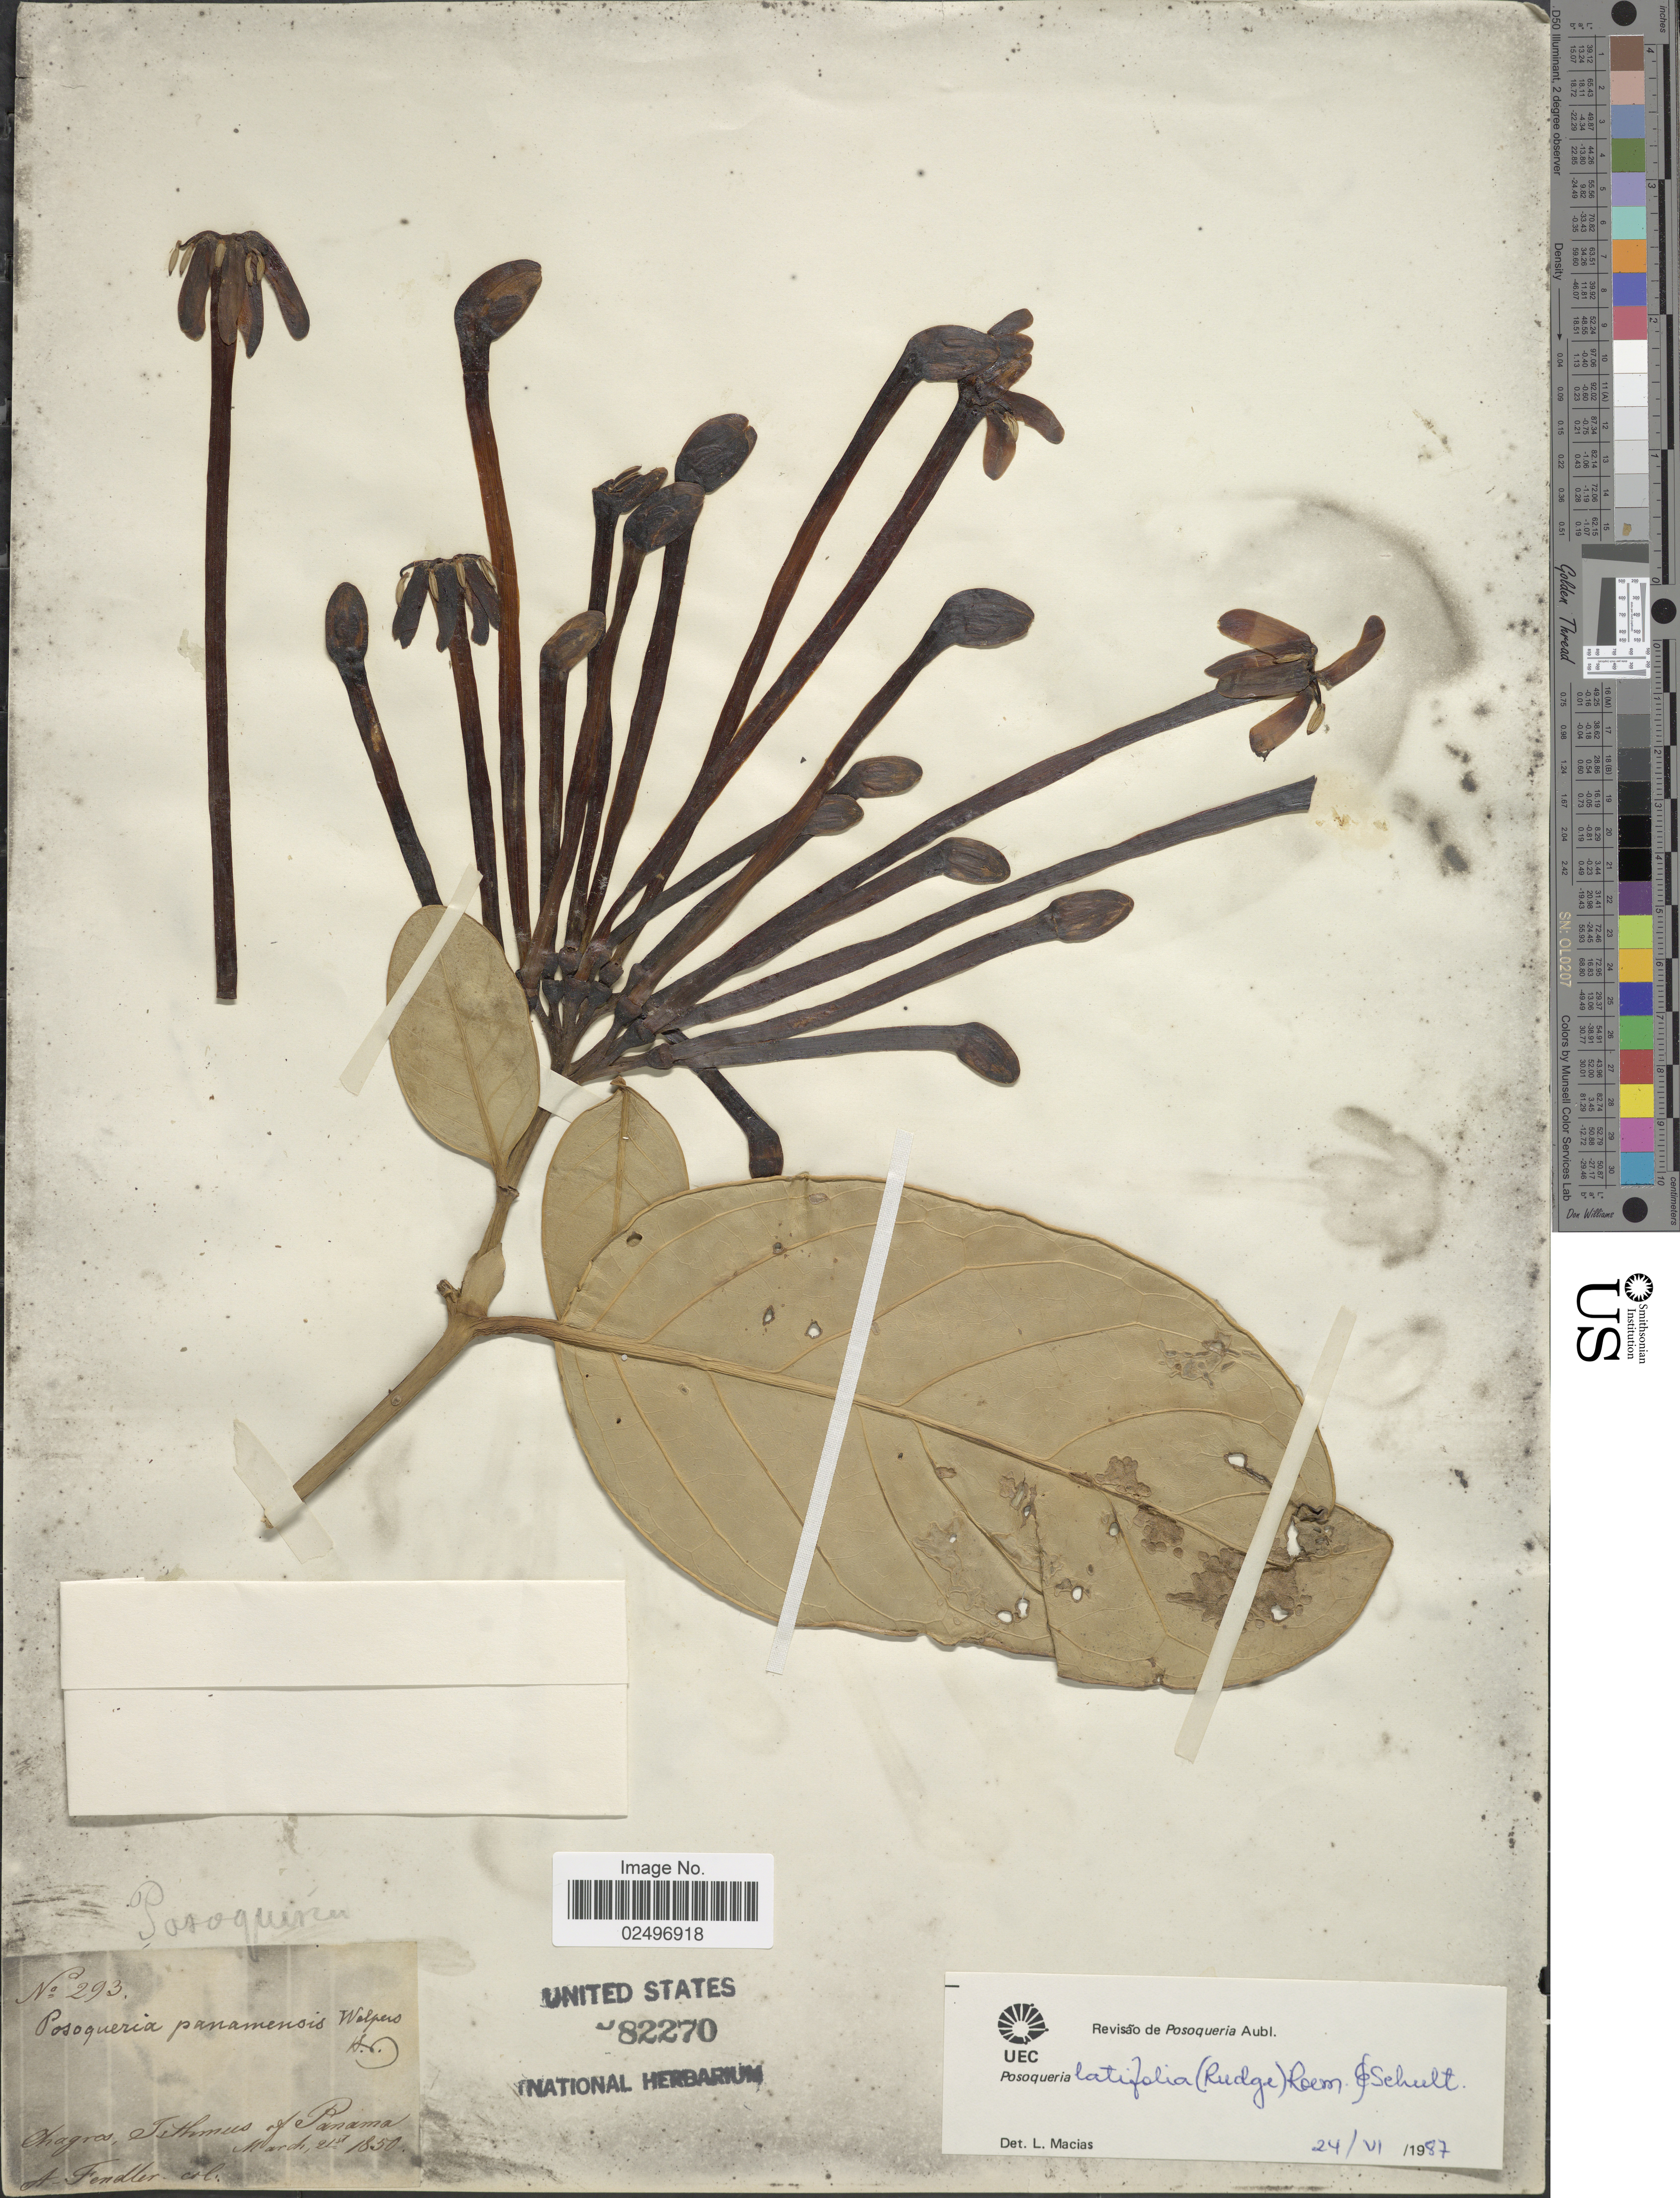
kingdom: Plantae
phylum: Tracheophyta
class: Magnoliopsida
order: Gentianales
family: Rubiaceae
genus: Posoqueria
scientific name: Posoqueria latifolia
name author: (Rudge) Roem. & Schult.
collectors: A. Fendler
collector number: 293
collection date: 1850-03-21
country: Panama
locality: Chagras, Isthmus of Panama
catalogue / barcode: US 382270